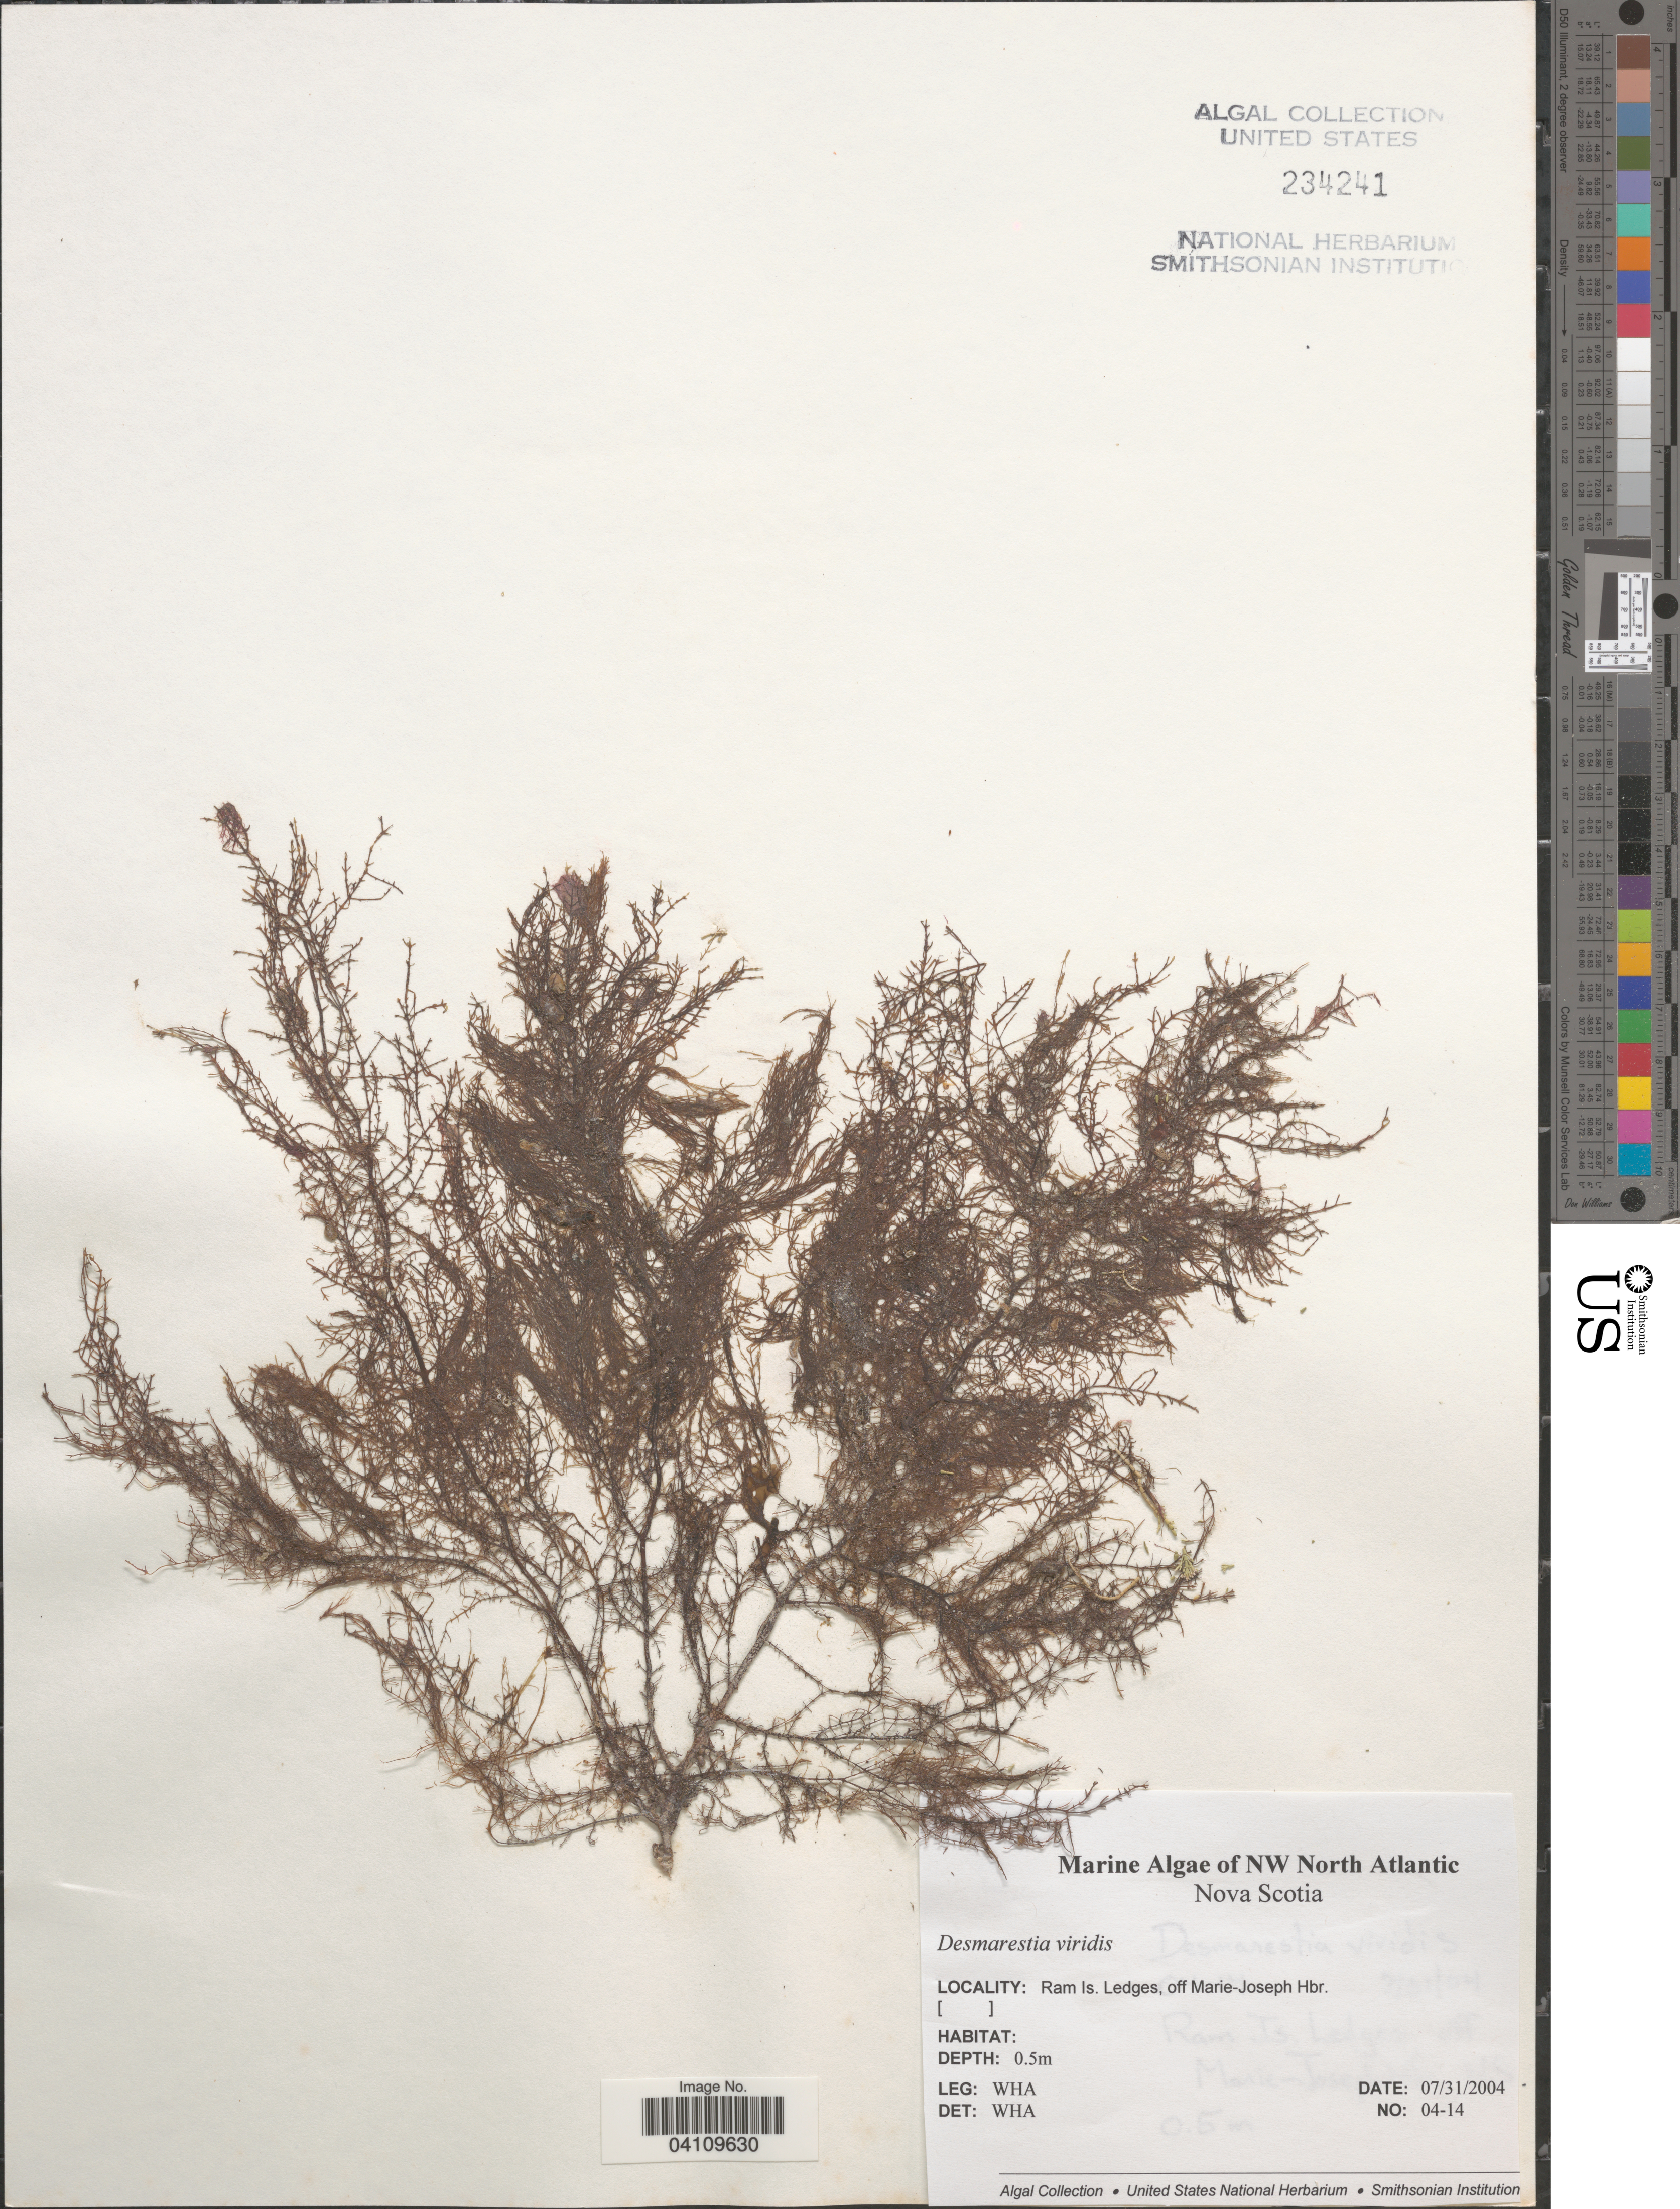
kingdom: Chromista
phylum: Ochrophyta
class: Phaeophyceae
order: Desmarestiales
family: Desmarestiaceae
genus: Desmarestia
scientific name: Desmarestia viridis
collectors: W. H. Adey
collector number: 04-14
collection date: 2004-07-31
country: Canada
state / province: Nova Scotia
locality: NW North Atlantic. Ram Is. Ledges, off Marie-Joseph Hbr.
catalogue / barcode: US 234241